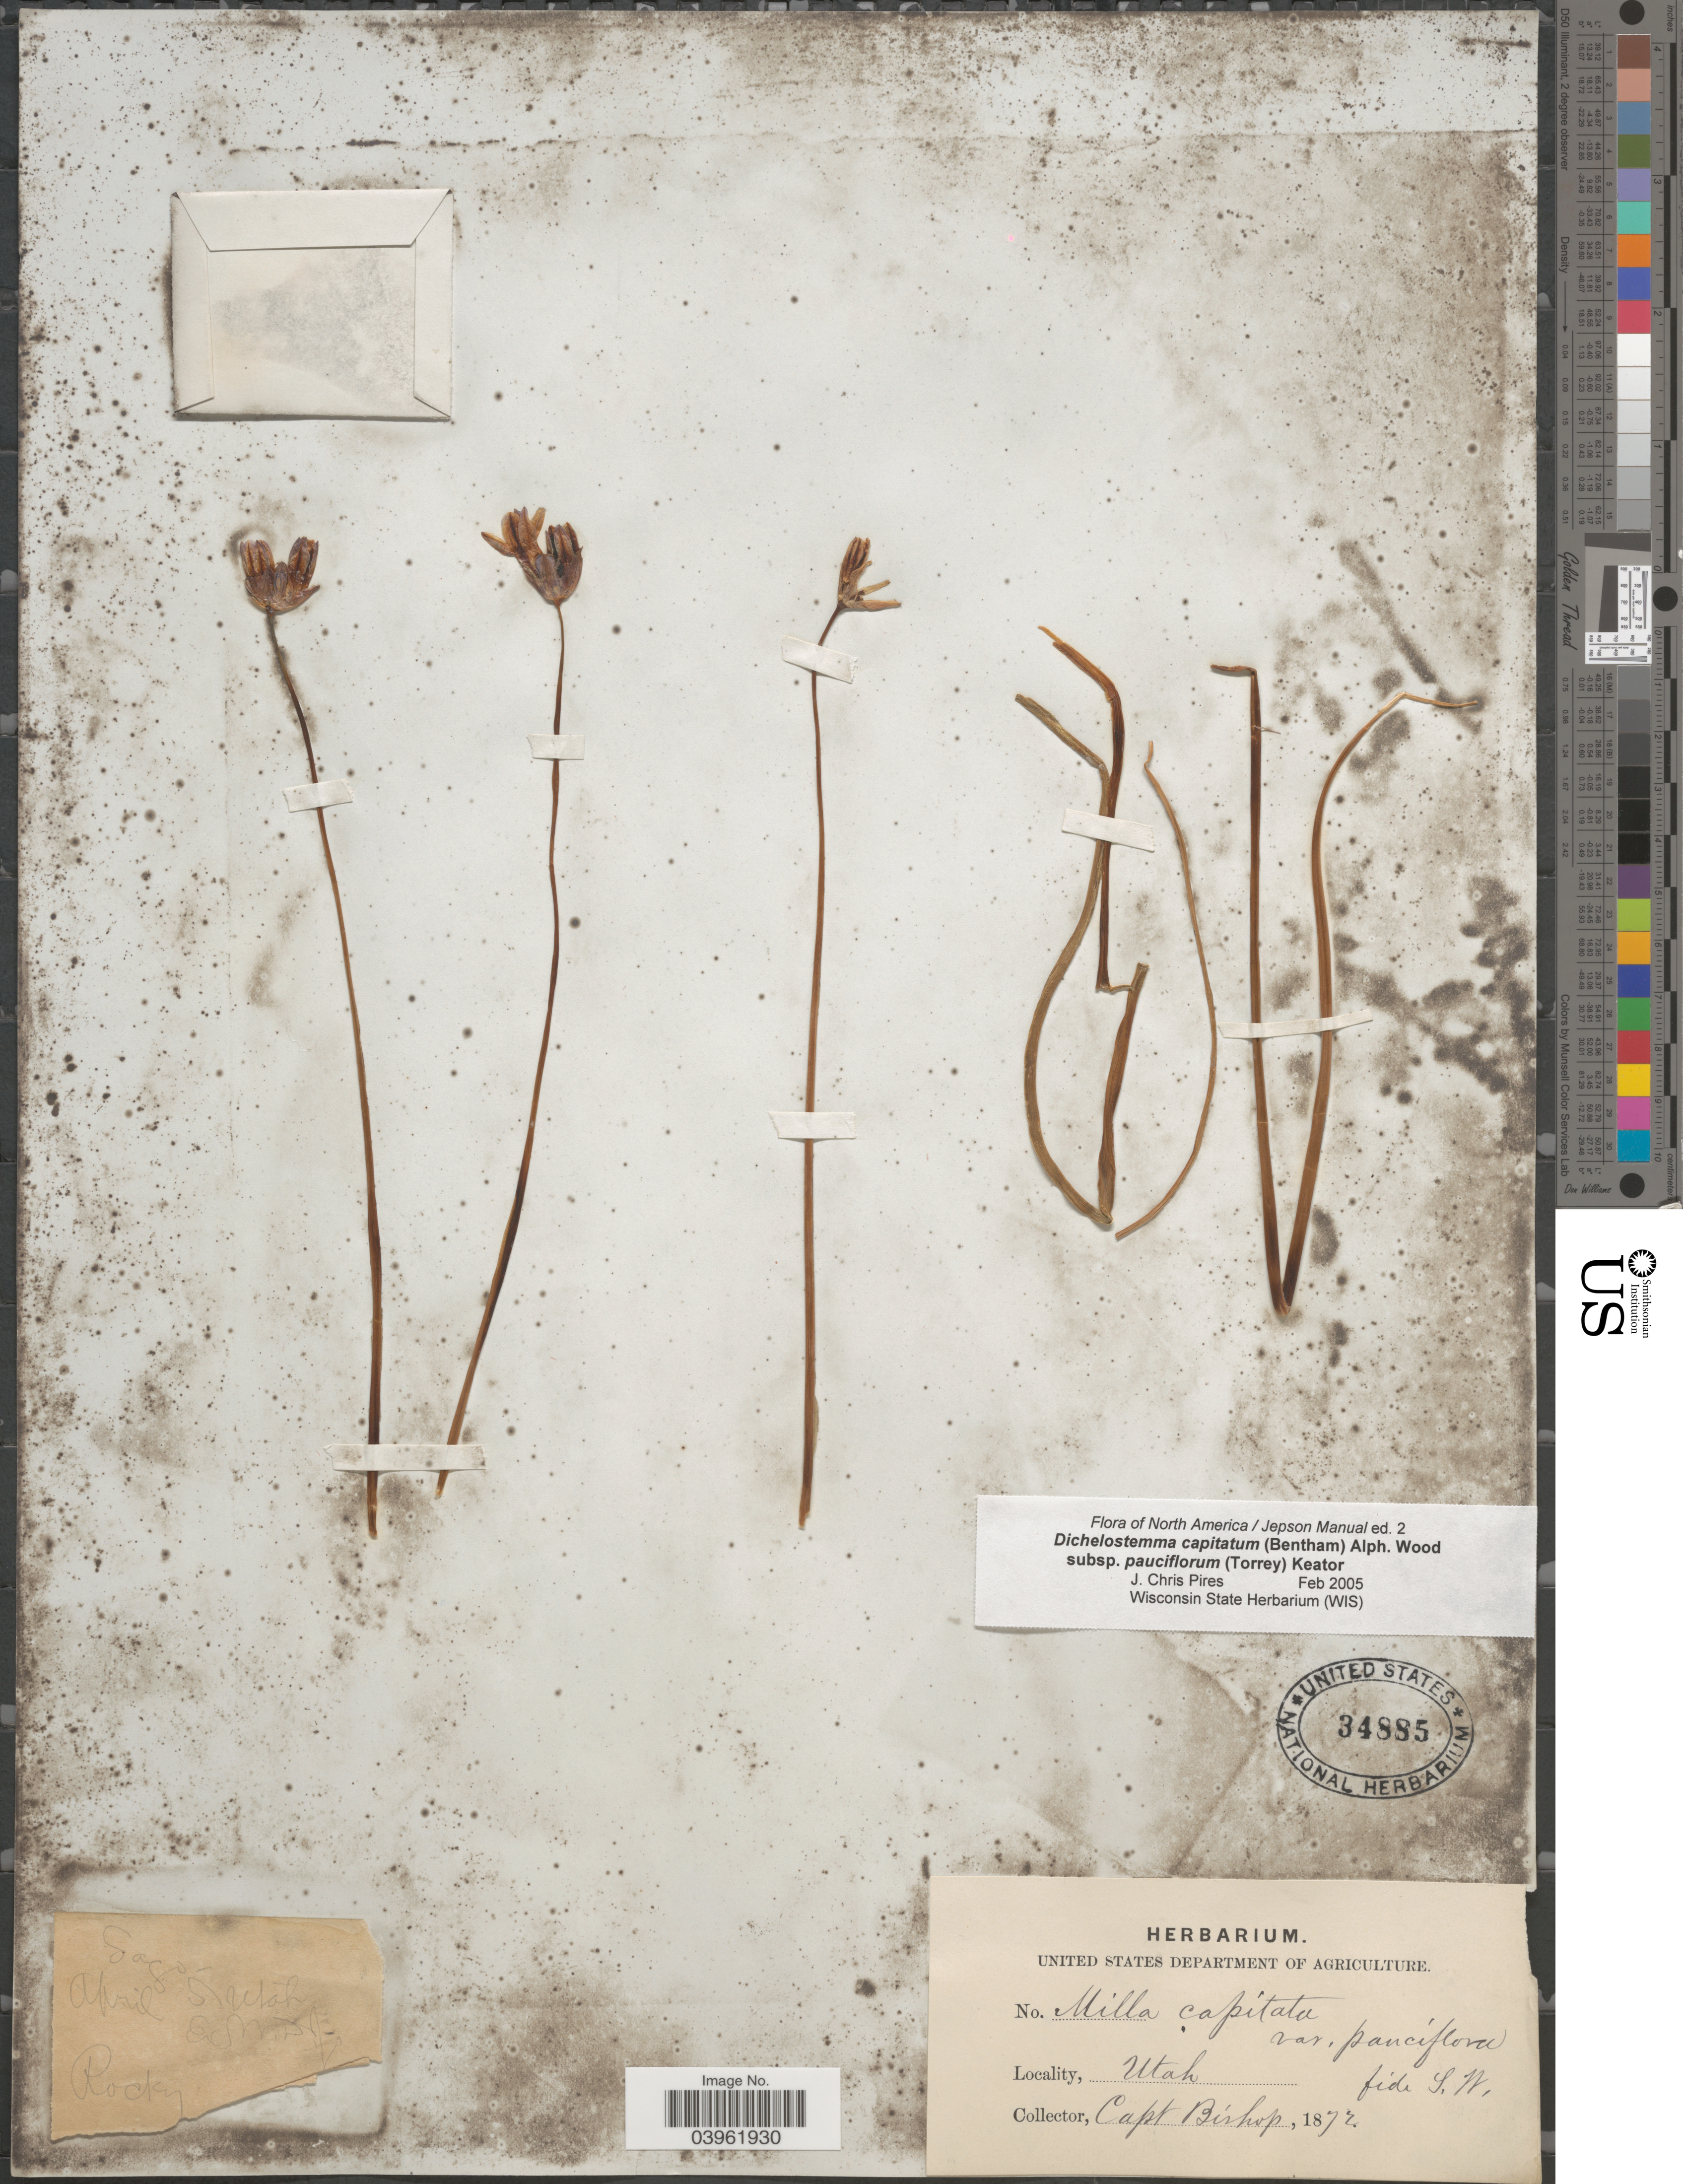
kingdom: Plantae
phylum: Tracheophyta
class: Liliopsida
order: Asparagales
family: Asparagaceae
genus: Dichelostemma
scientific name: Dichelostemma capitatum subsp. pauciflorum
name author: (Torr.) Keator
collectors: F. M. Bishop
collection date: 1872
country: United States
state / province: Utah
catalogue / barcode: US 34885